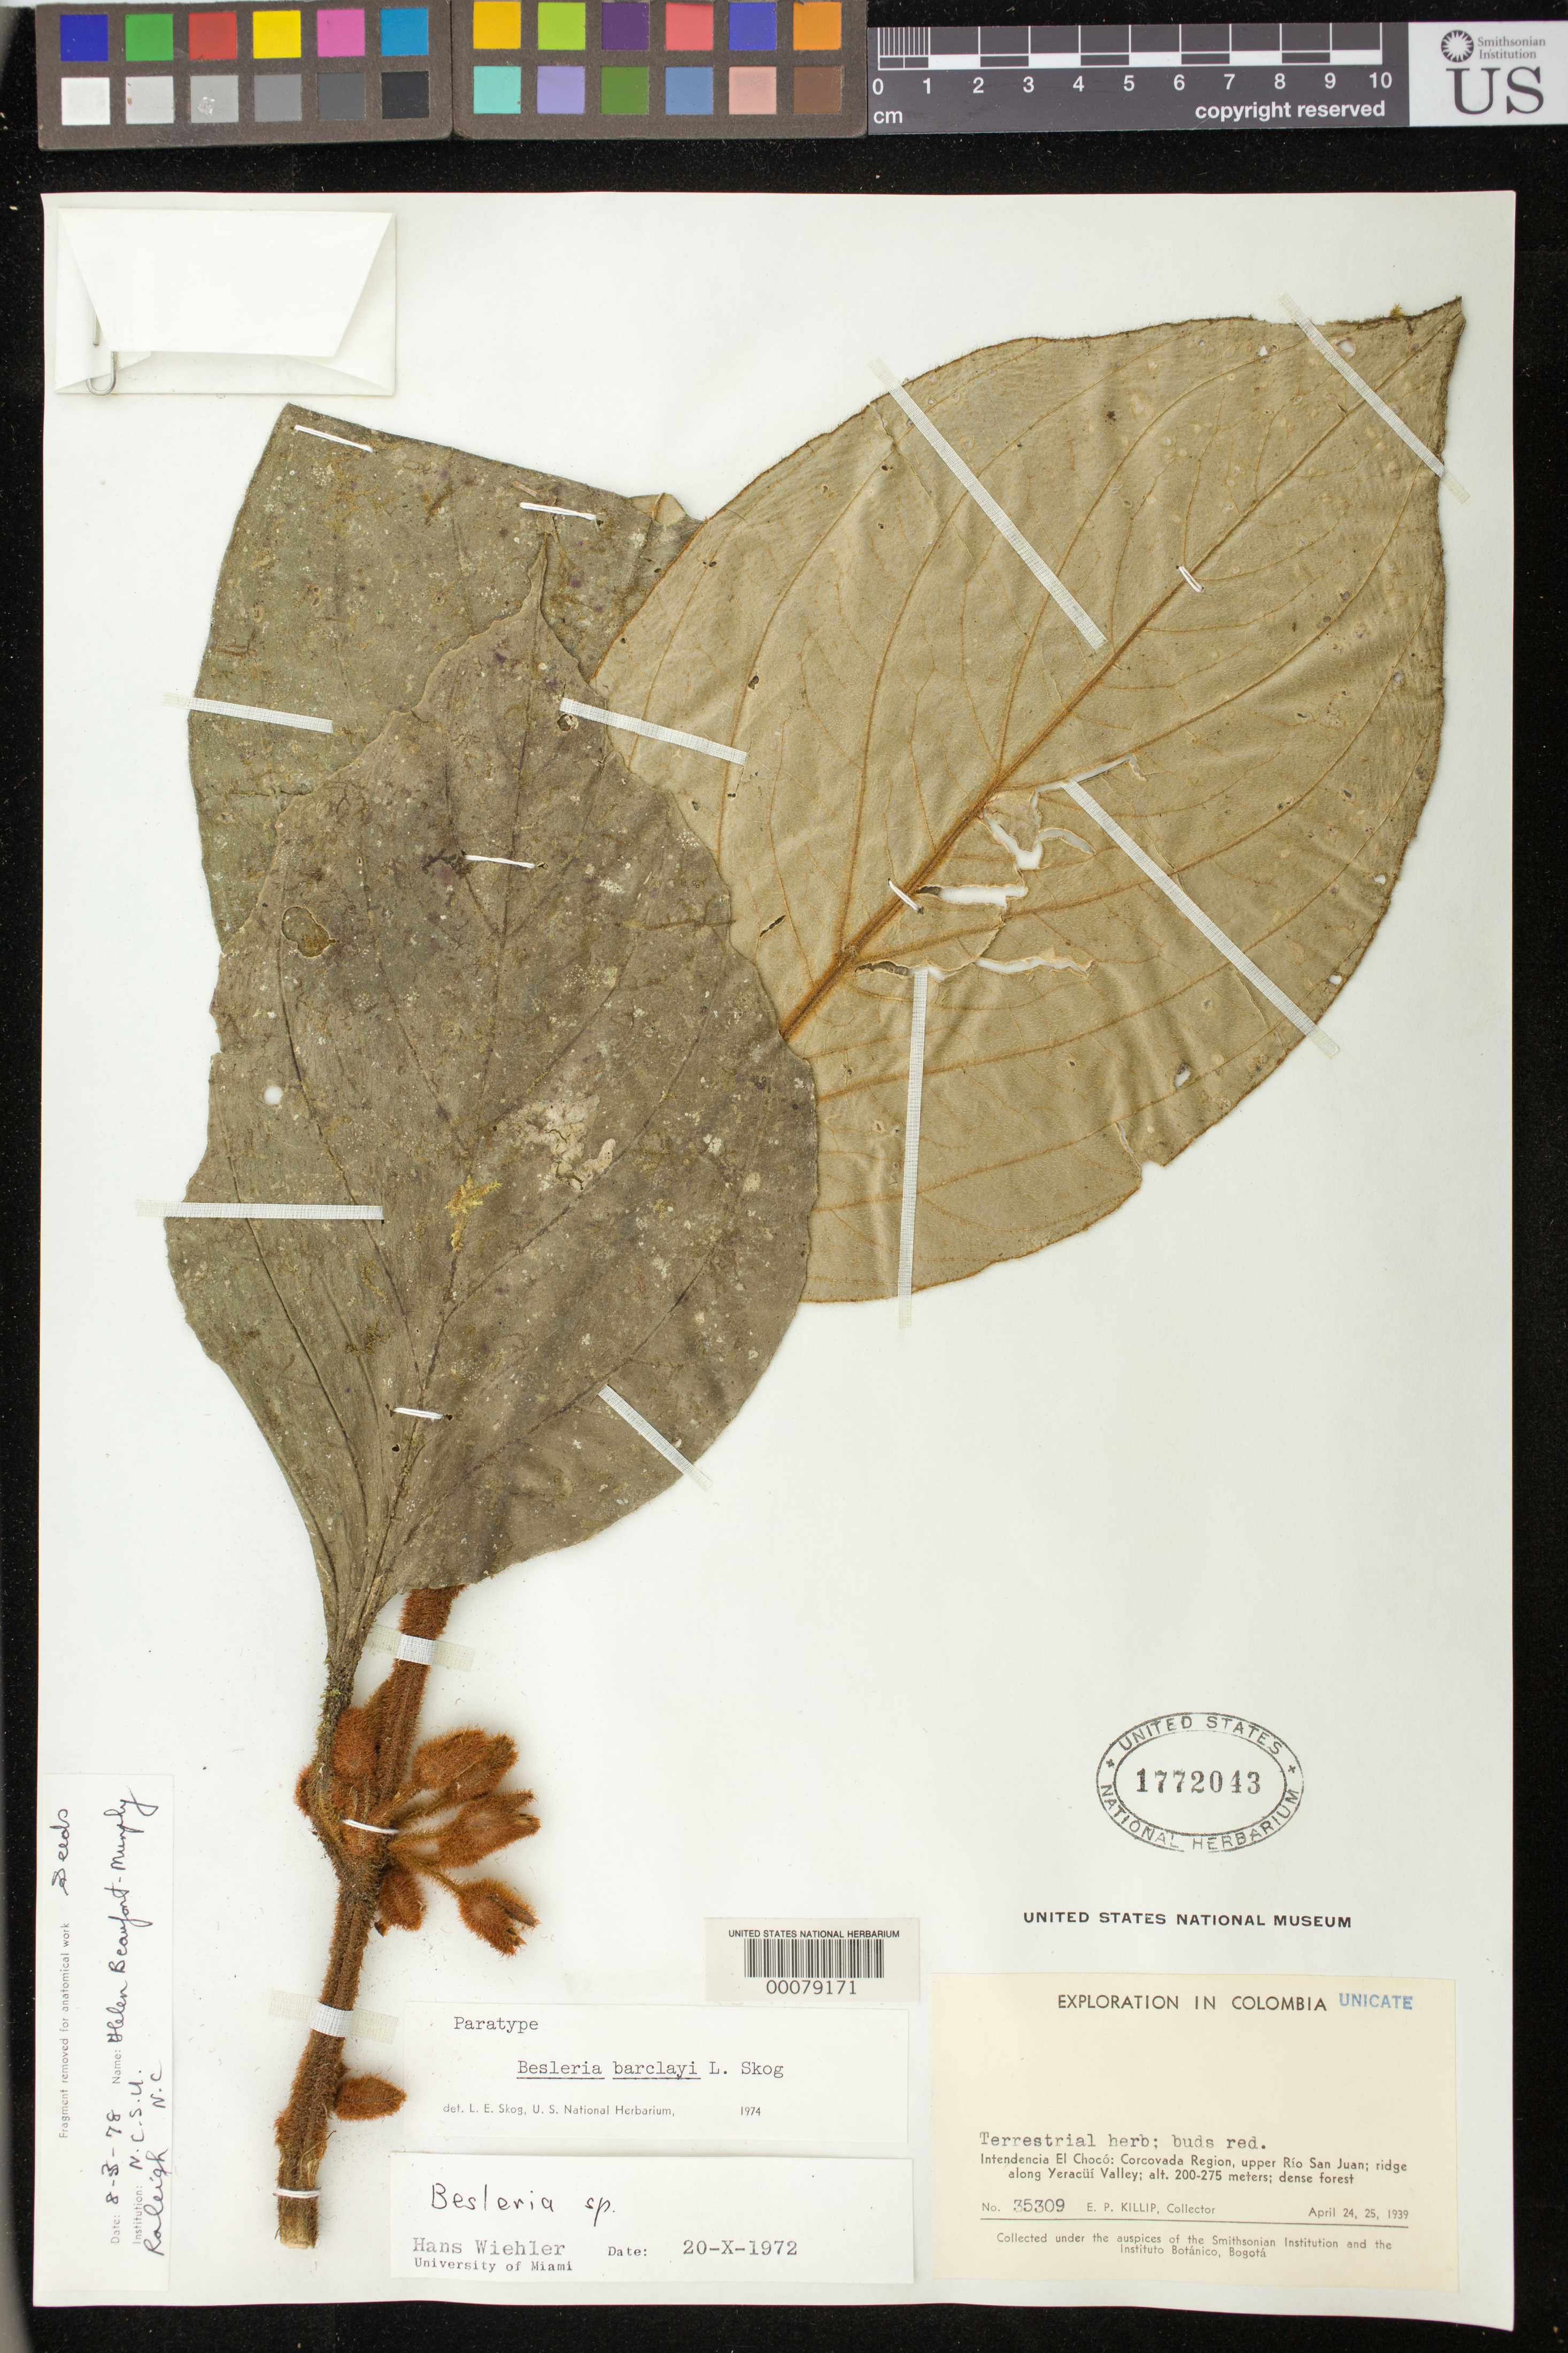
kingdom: Plantae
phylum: Tracheophyta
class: Magnoliopsida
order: Lamiales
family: Gesneriaceae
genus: Besleria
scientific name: Besleria barclayi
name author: L.E. Skog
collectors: E. P. Killip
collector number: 35309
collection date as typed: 24-25 Apr 1939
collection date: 1939-04-24/1939-04-25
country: Colombia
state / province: Chocó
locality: Corcovada Region, upper Río San Juan; ridge along Yeracúí Valley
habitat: Dense forest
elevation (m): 200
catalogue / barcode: US 1772043